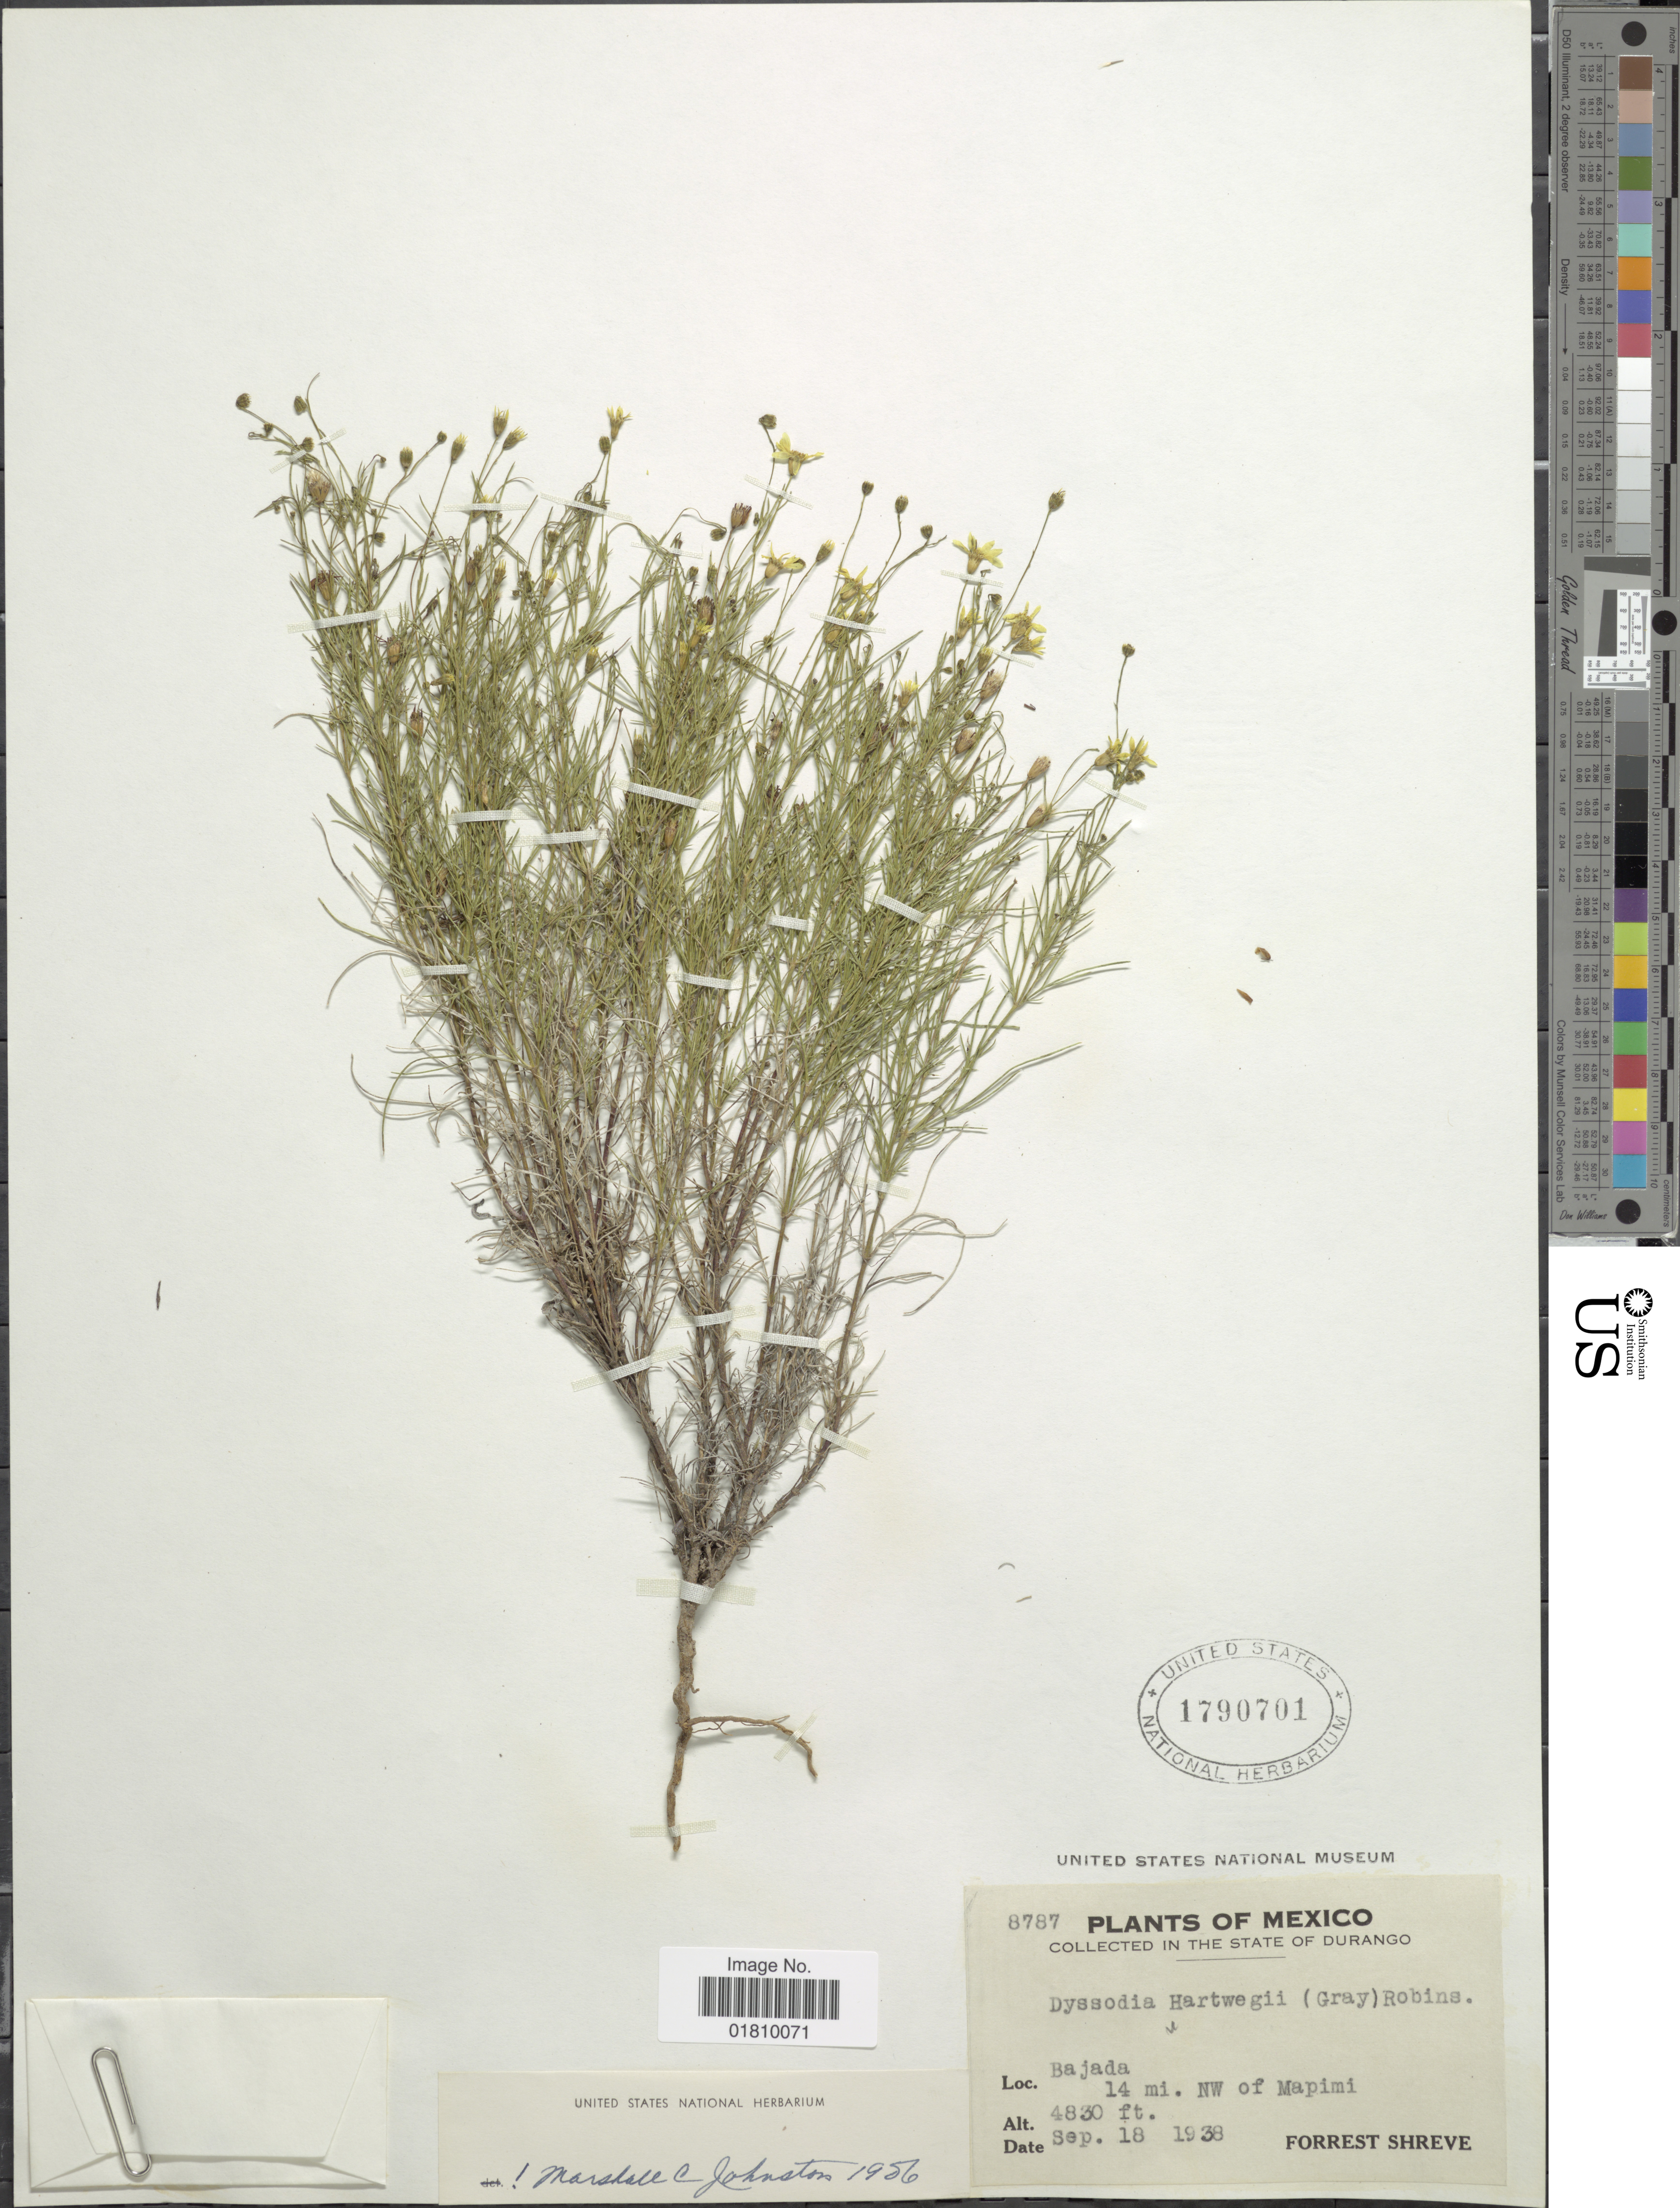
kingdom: Plantae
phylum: Tracheophyta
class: Magnoliopsida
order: Asterales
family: Asteraceae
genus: Thymophylla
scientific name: Thymophylla pentachaeta var. hartwegii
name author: (A. Gray) Strother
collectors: F. Shreve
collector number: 8787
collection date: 1938-09-18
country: Mexico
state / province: Durango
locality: Bajada, 14 mi. NW of Mapimi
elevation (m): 1472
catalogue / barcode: US 1790701